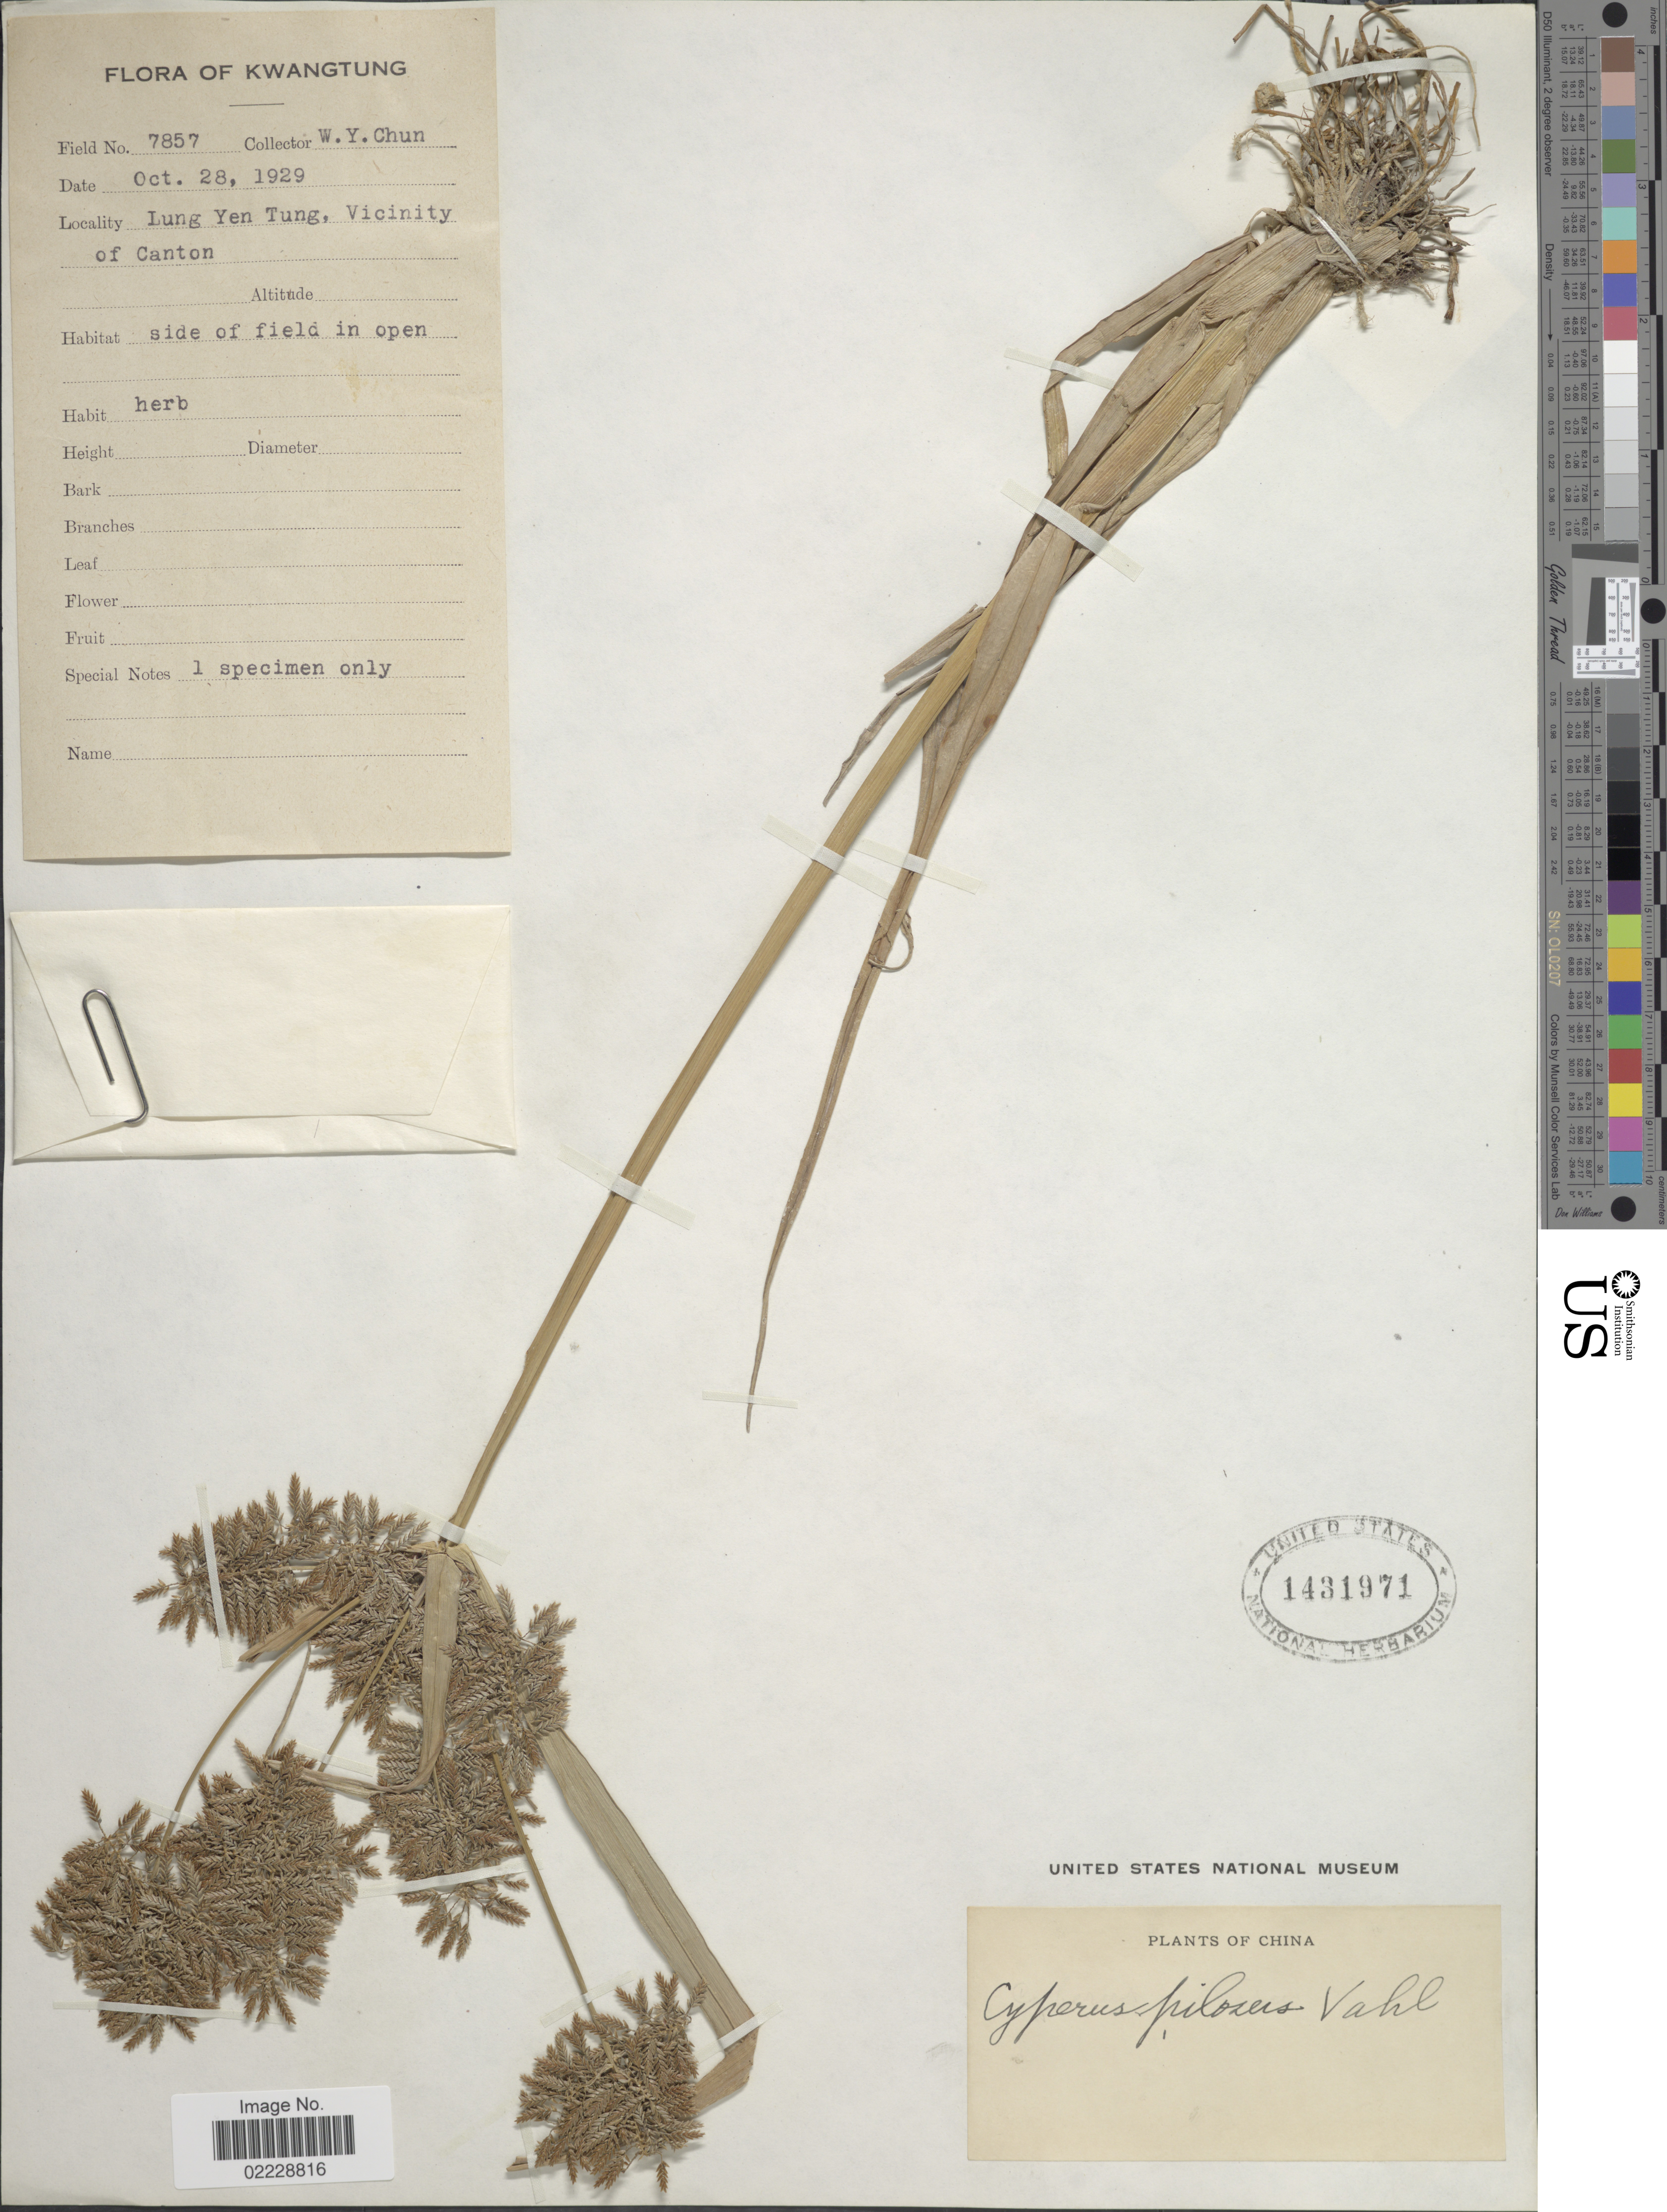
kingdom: Plantae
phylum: Tracheophyta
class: Liliopsida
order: Poales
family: Cyperaceae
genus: Cyperus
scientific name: Cyperus pilosus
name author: Vahl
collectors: W. Y. Chun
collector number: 7857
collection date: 1929-10-28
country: China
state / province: Guangdong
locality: Kwangtung, Lung Yen Tung, Vicinity of Canton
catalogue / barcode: US 1431971